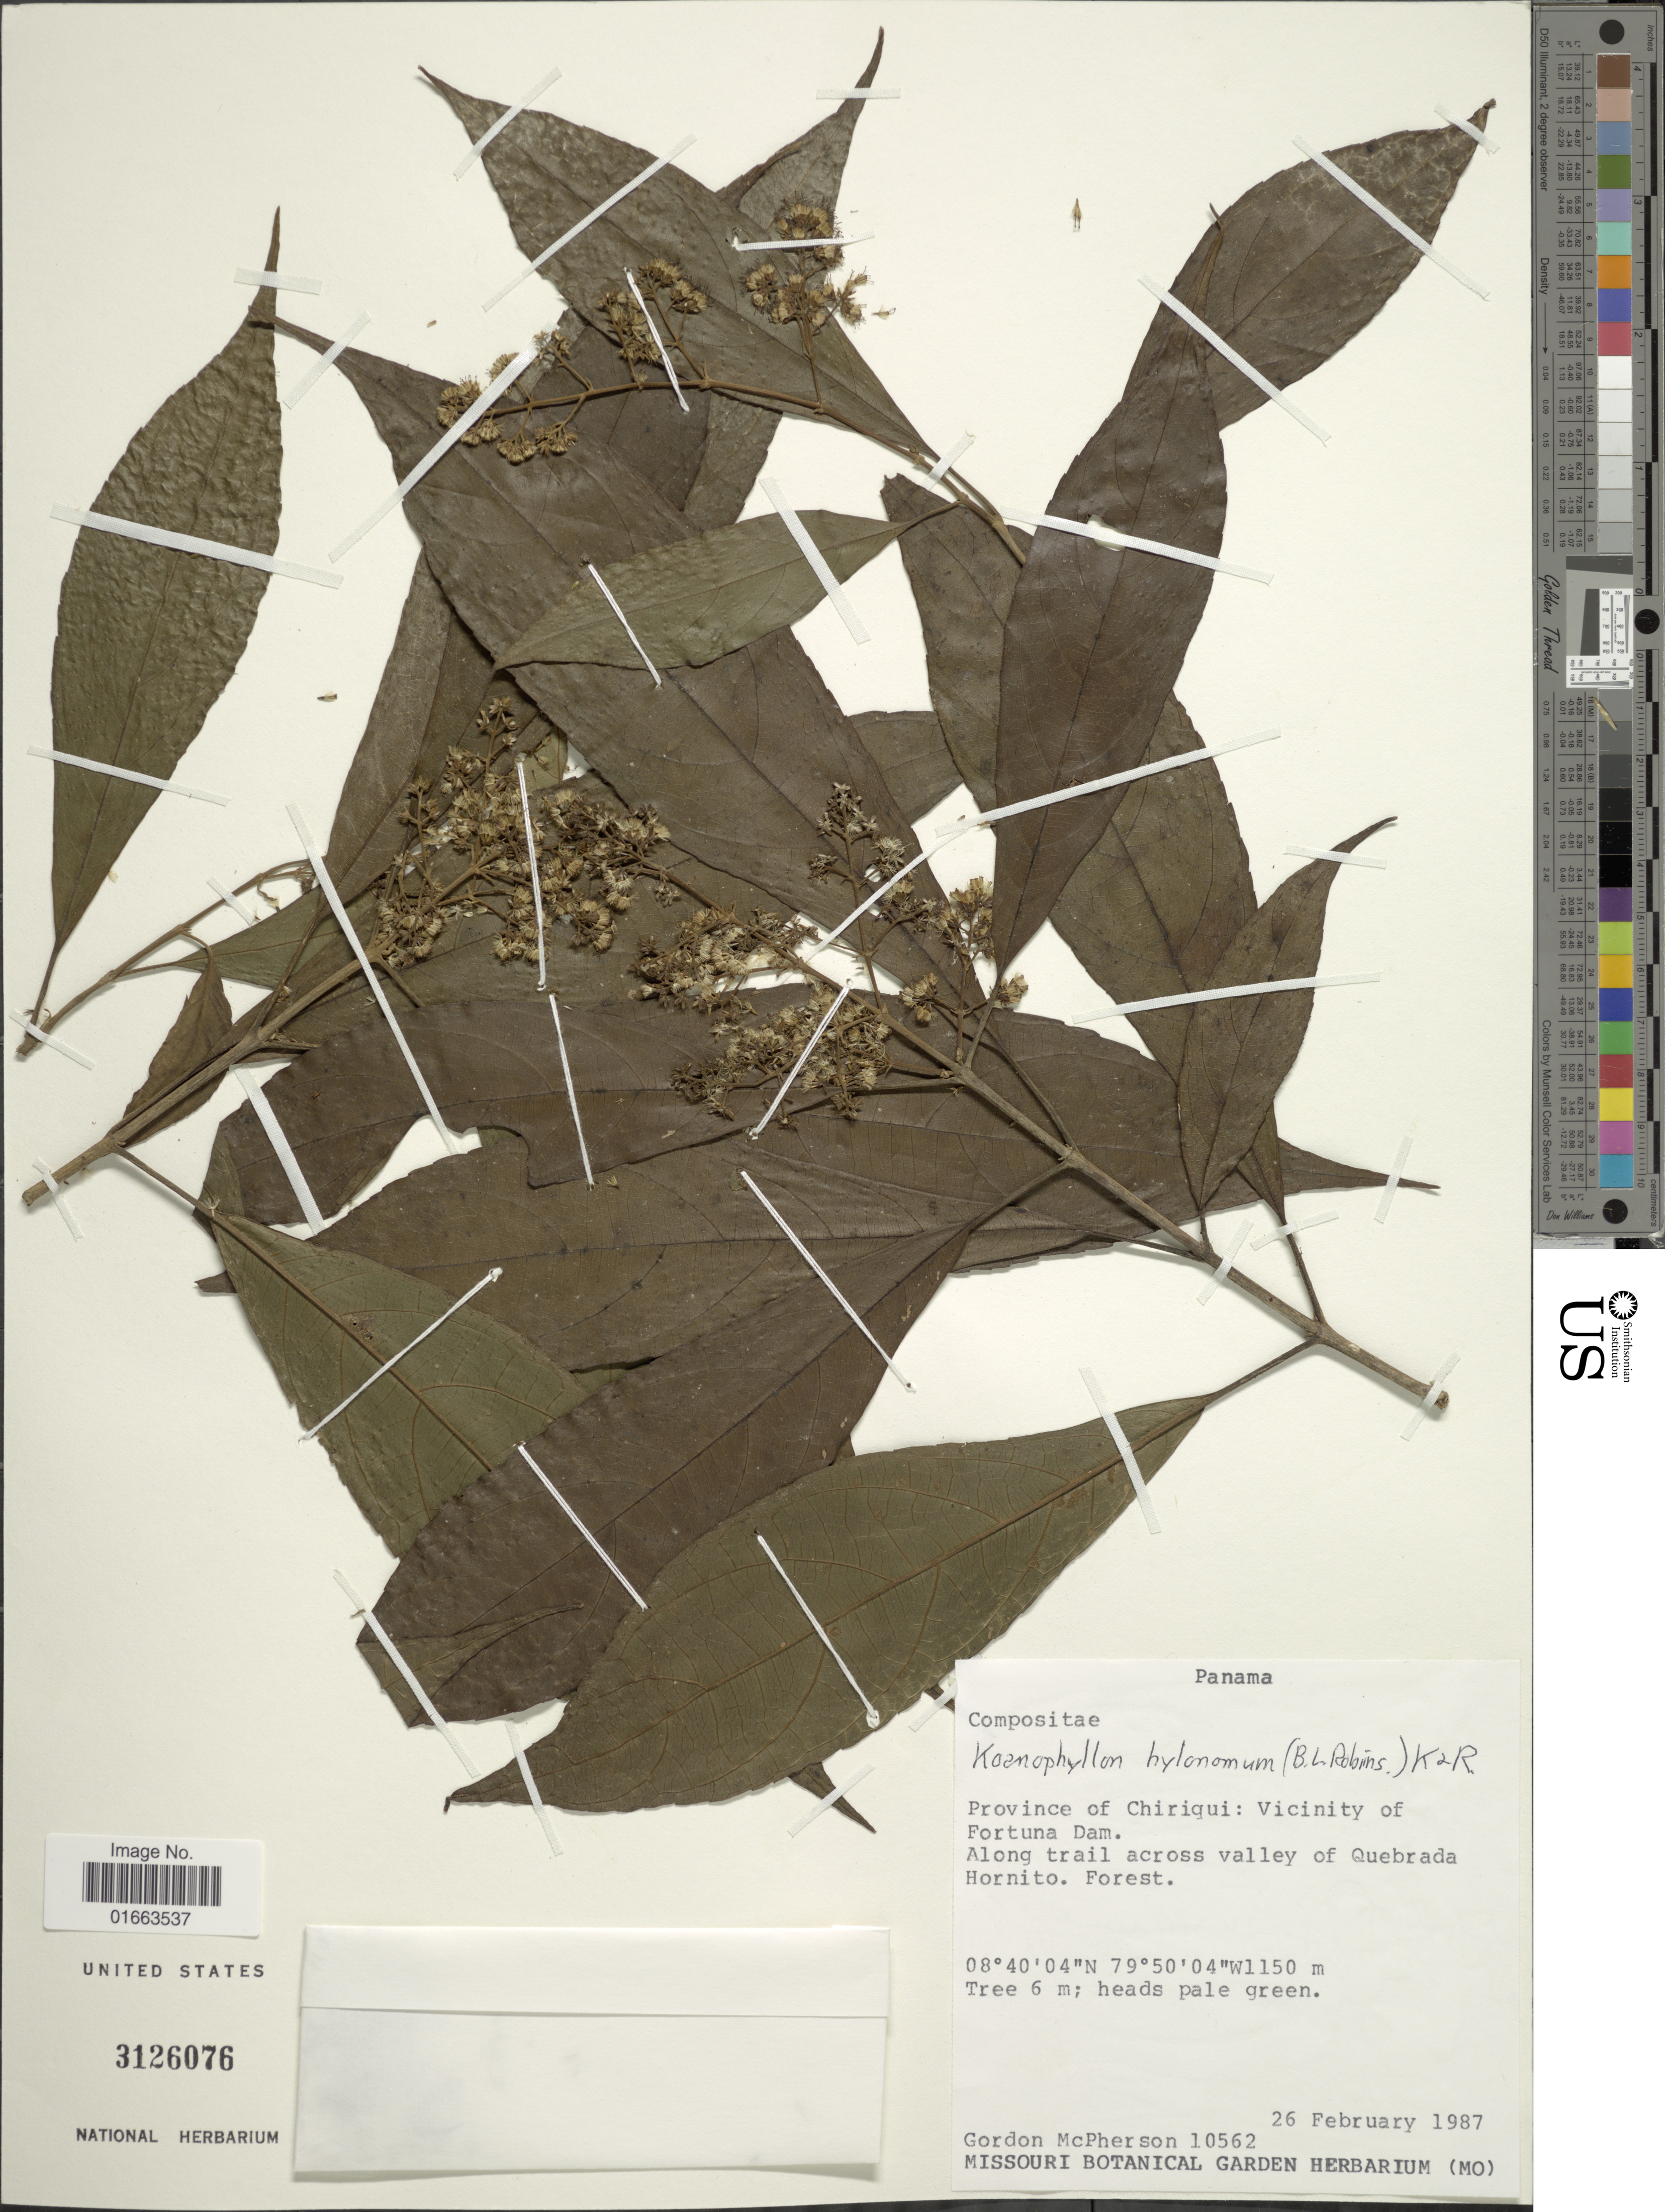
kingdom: Plantae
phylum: Tracheophyta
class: Magnoliopsida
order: Asterales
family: Asteraceae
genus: Koanophyllon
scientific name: Koanophyllon hylonoma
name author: (B.L. Rob.) R.M. King & H. Rob.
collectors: G. D. McPherson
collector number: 10562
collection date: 1987-02-06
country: Panama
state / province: Chiriqui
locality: Vicinity of Fortuna Dam, along trail across valley of Quebrada Hornito, Forest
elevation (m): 1150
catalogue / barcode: US 3126076